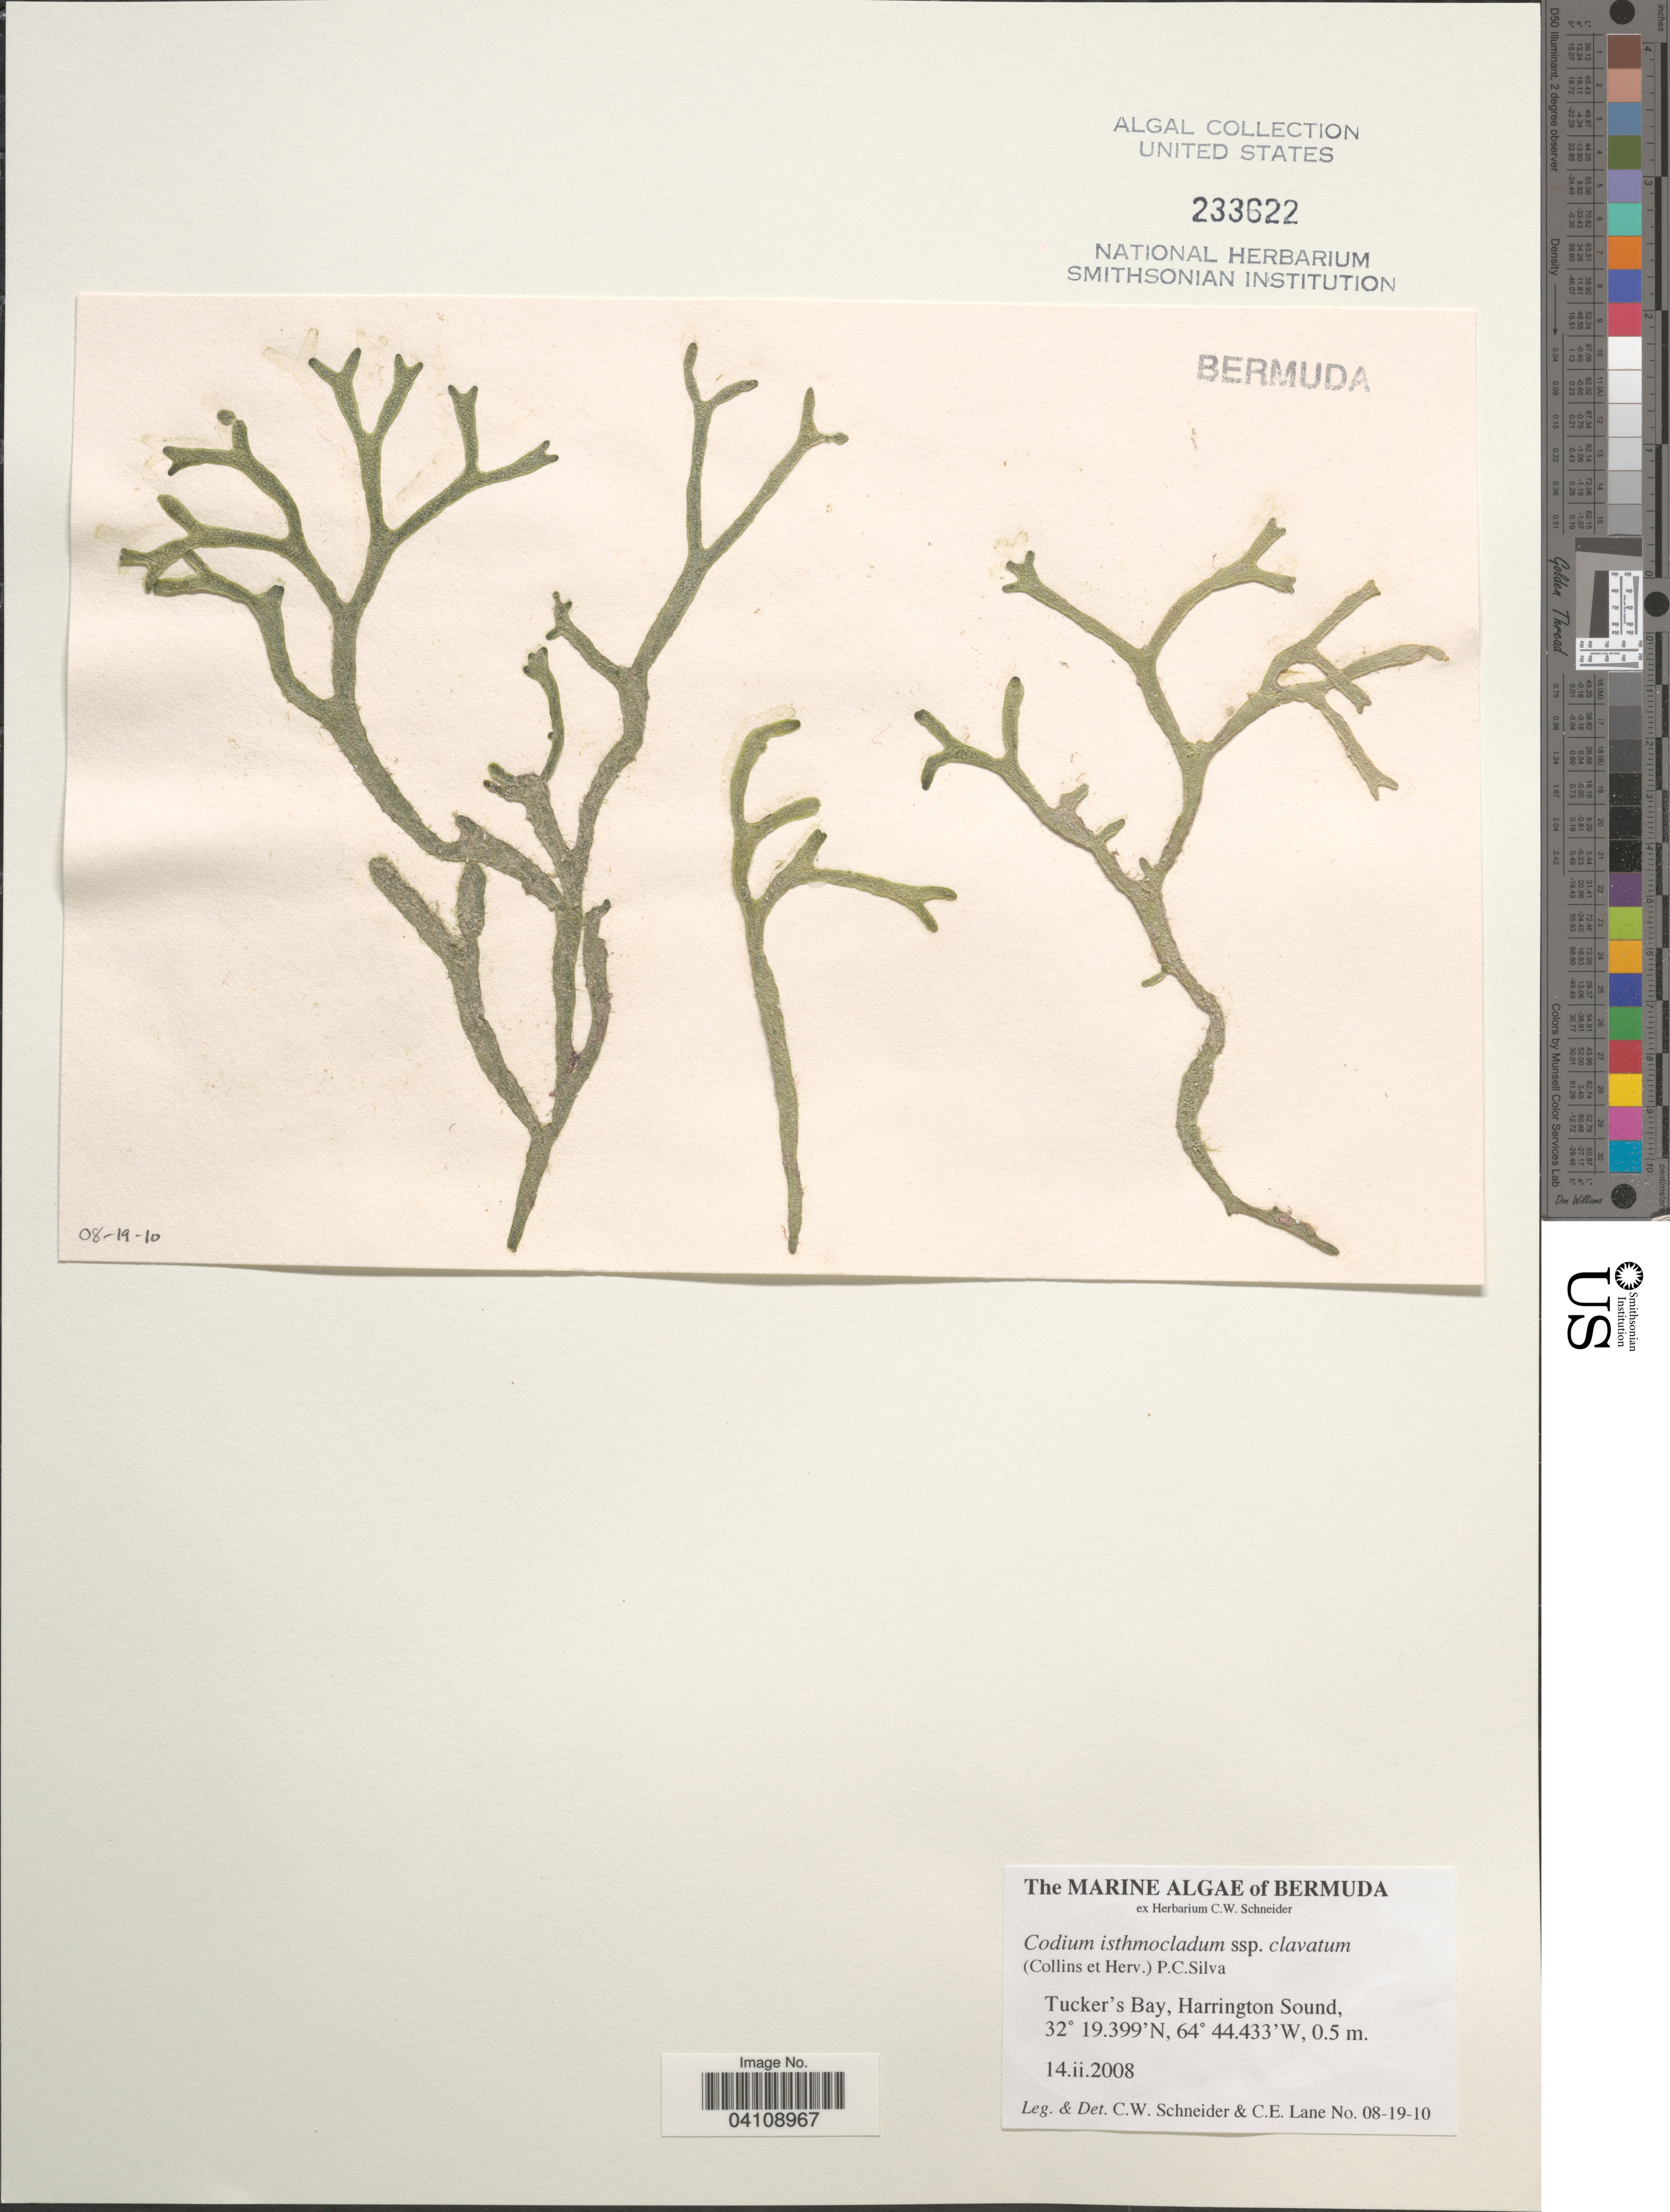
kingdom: Plantae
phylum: Chlorophyta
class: Ulvophyceae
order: Bryopsidales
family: Codiaceae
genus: Codium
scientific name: Codium isthmocladum subsp. clavatum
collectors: C. W.Schneider & C. E. Lane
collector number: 08-19-10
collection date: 2008-02-14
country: Bermuda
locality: Tucker's Bay, Harrington Sound.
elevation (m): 0.5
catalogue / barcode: US 233622